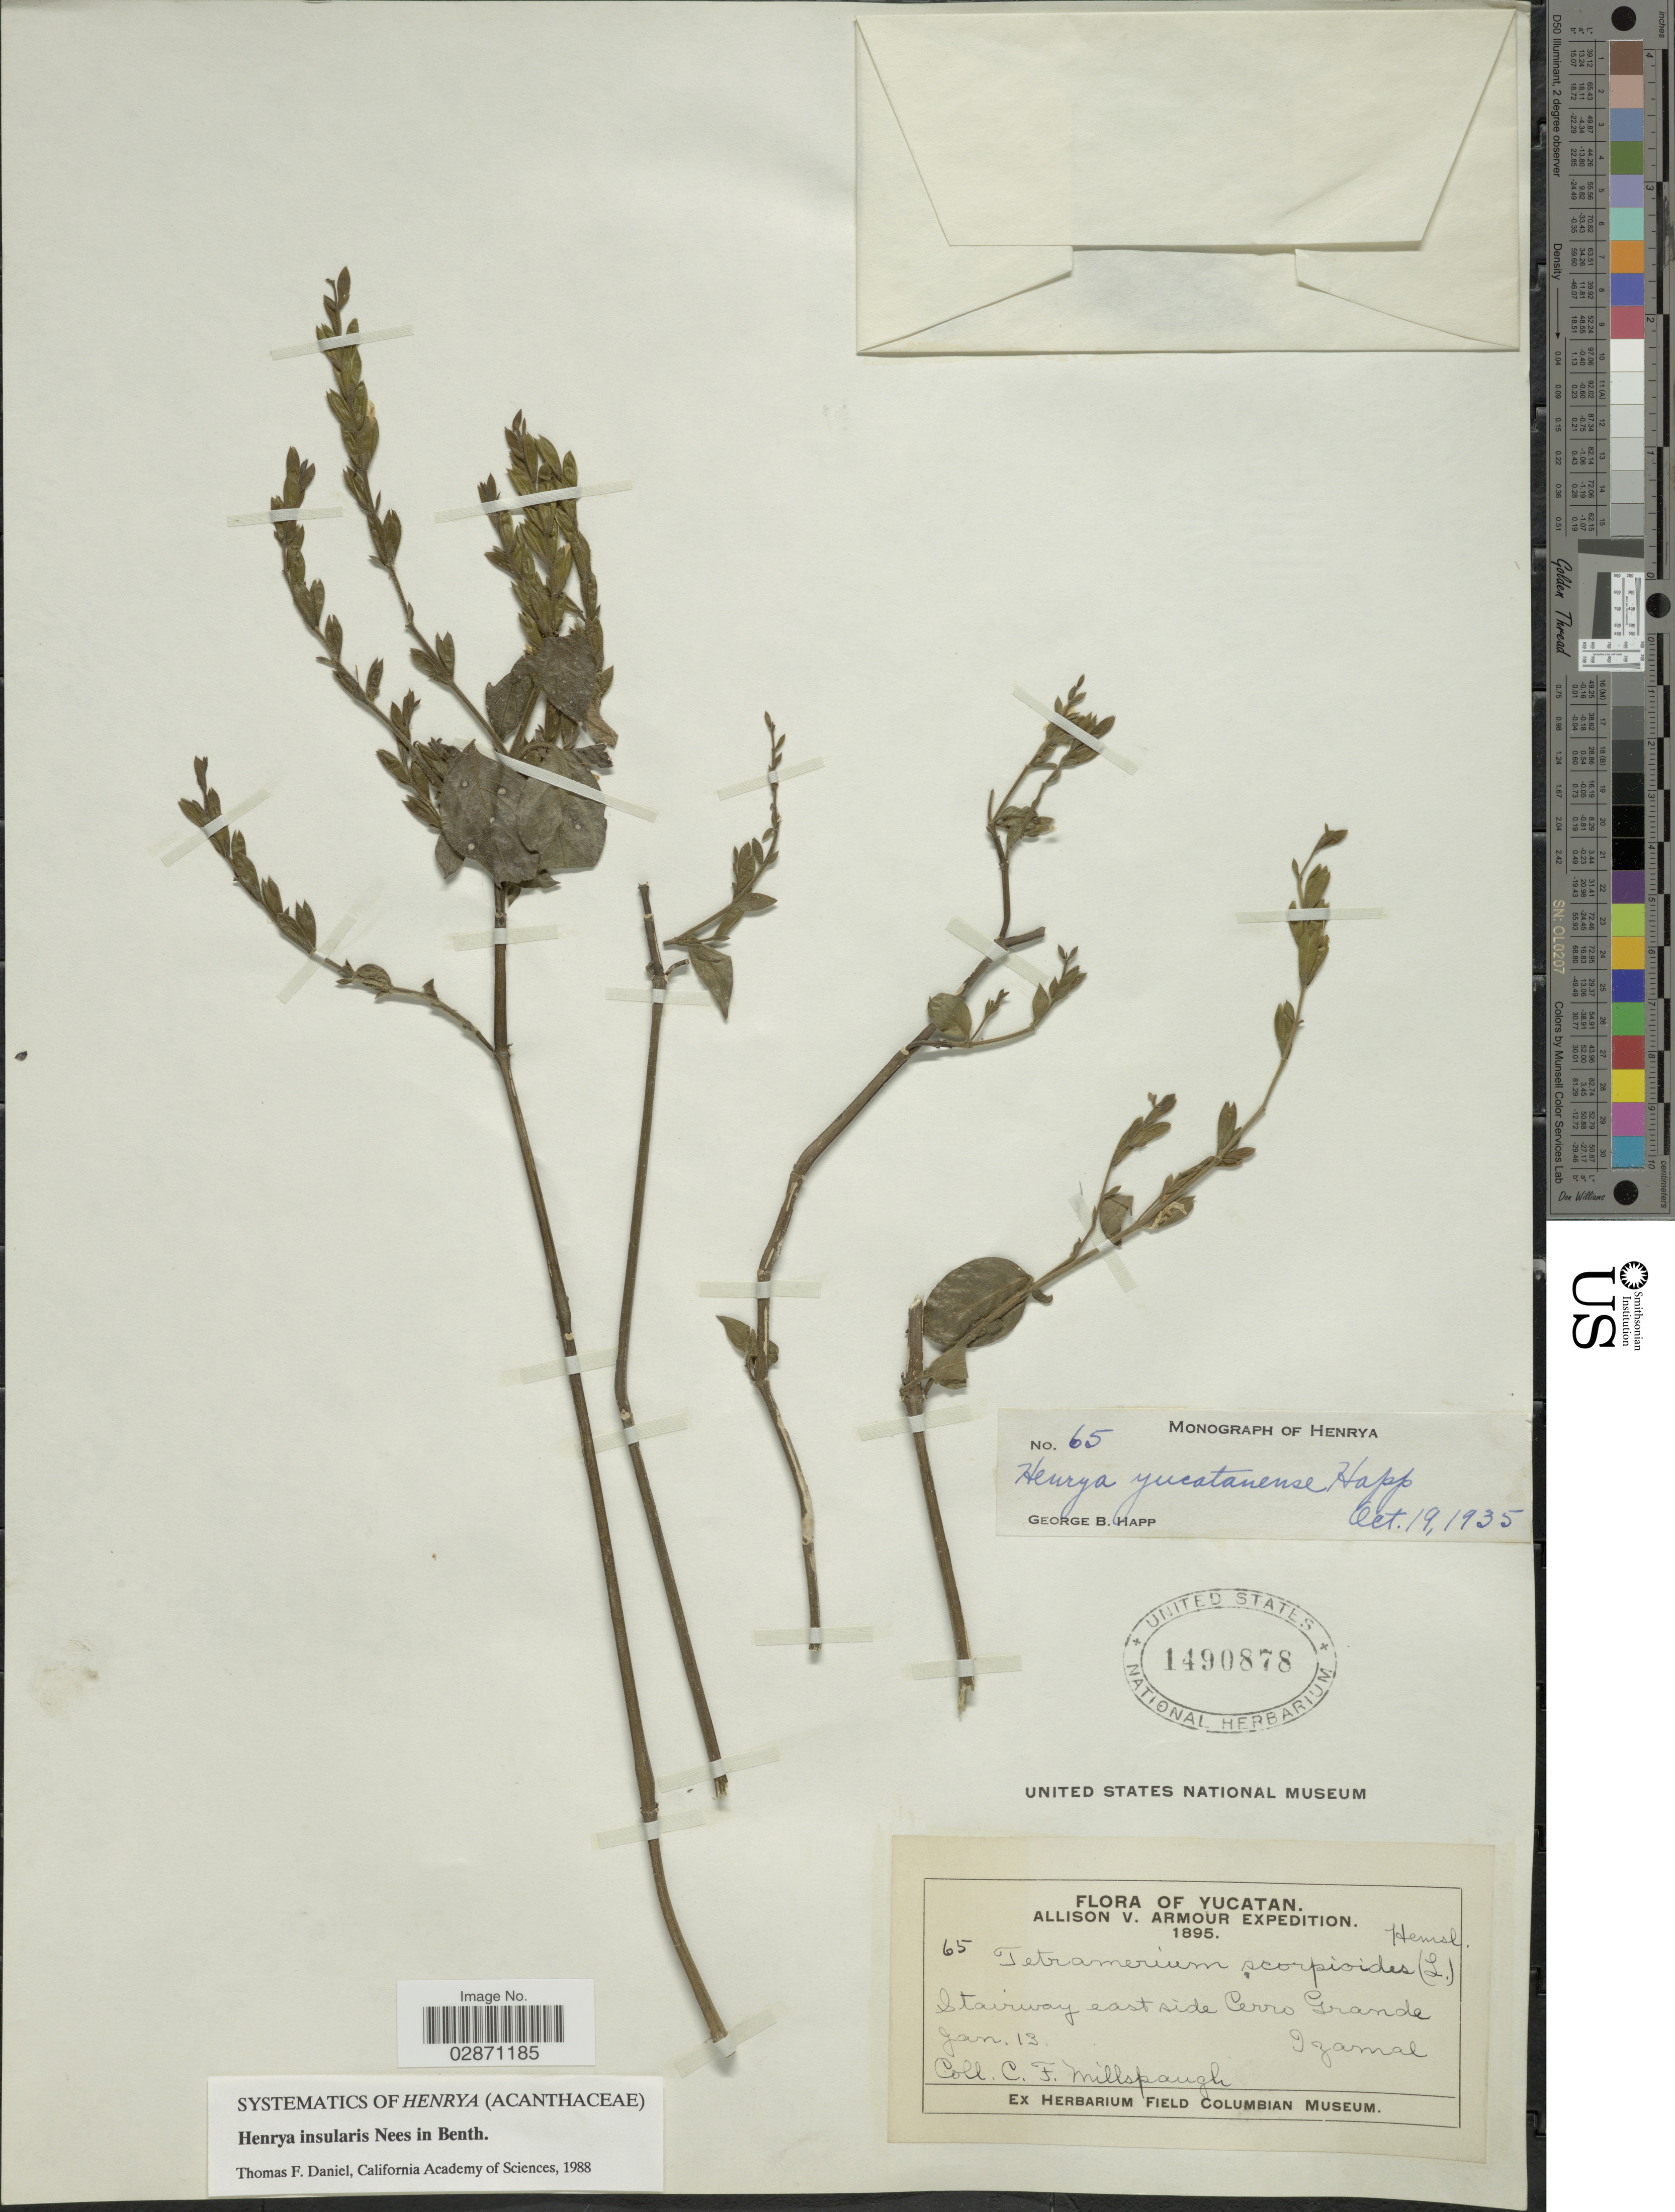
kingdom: Plantae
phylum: Tracheophyta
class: Magnoliopsida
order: Lamiales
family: Acanthaceae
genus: Henrya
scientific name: Henrya insularis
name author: Nees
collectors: C. F. Millspaugh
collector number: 65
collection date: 1895-01-13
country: Mexico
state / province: Yucatán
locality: Stairway east side Cerro Grande. Izamal.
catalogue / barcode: US 1490878